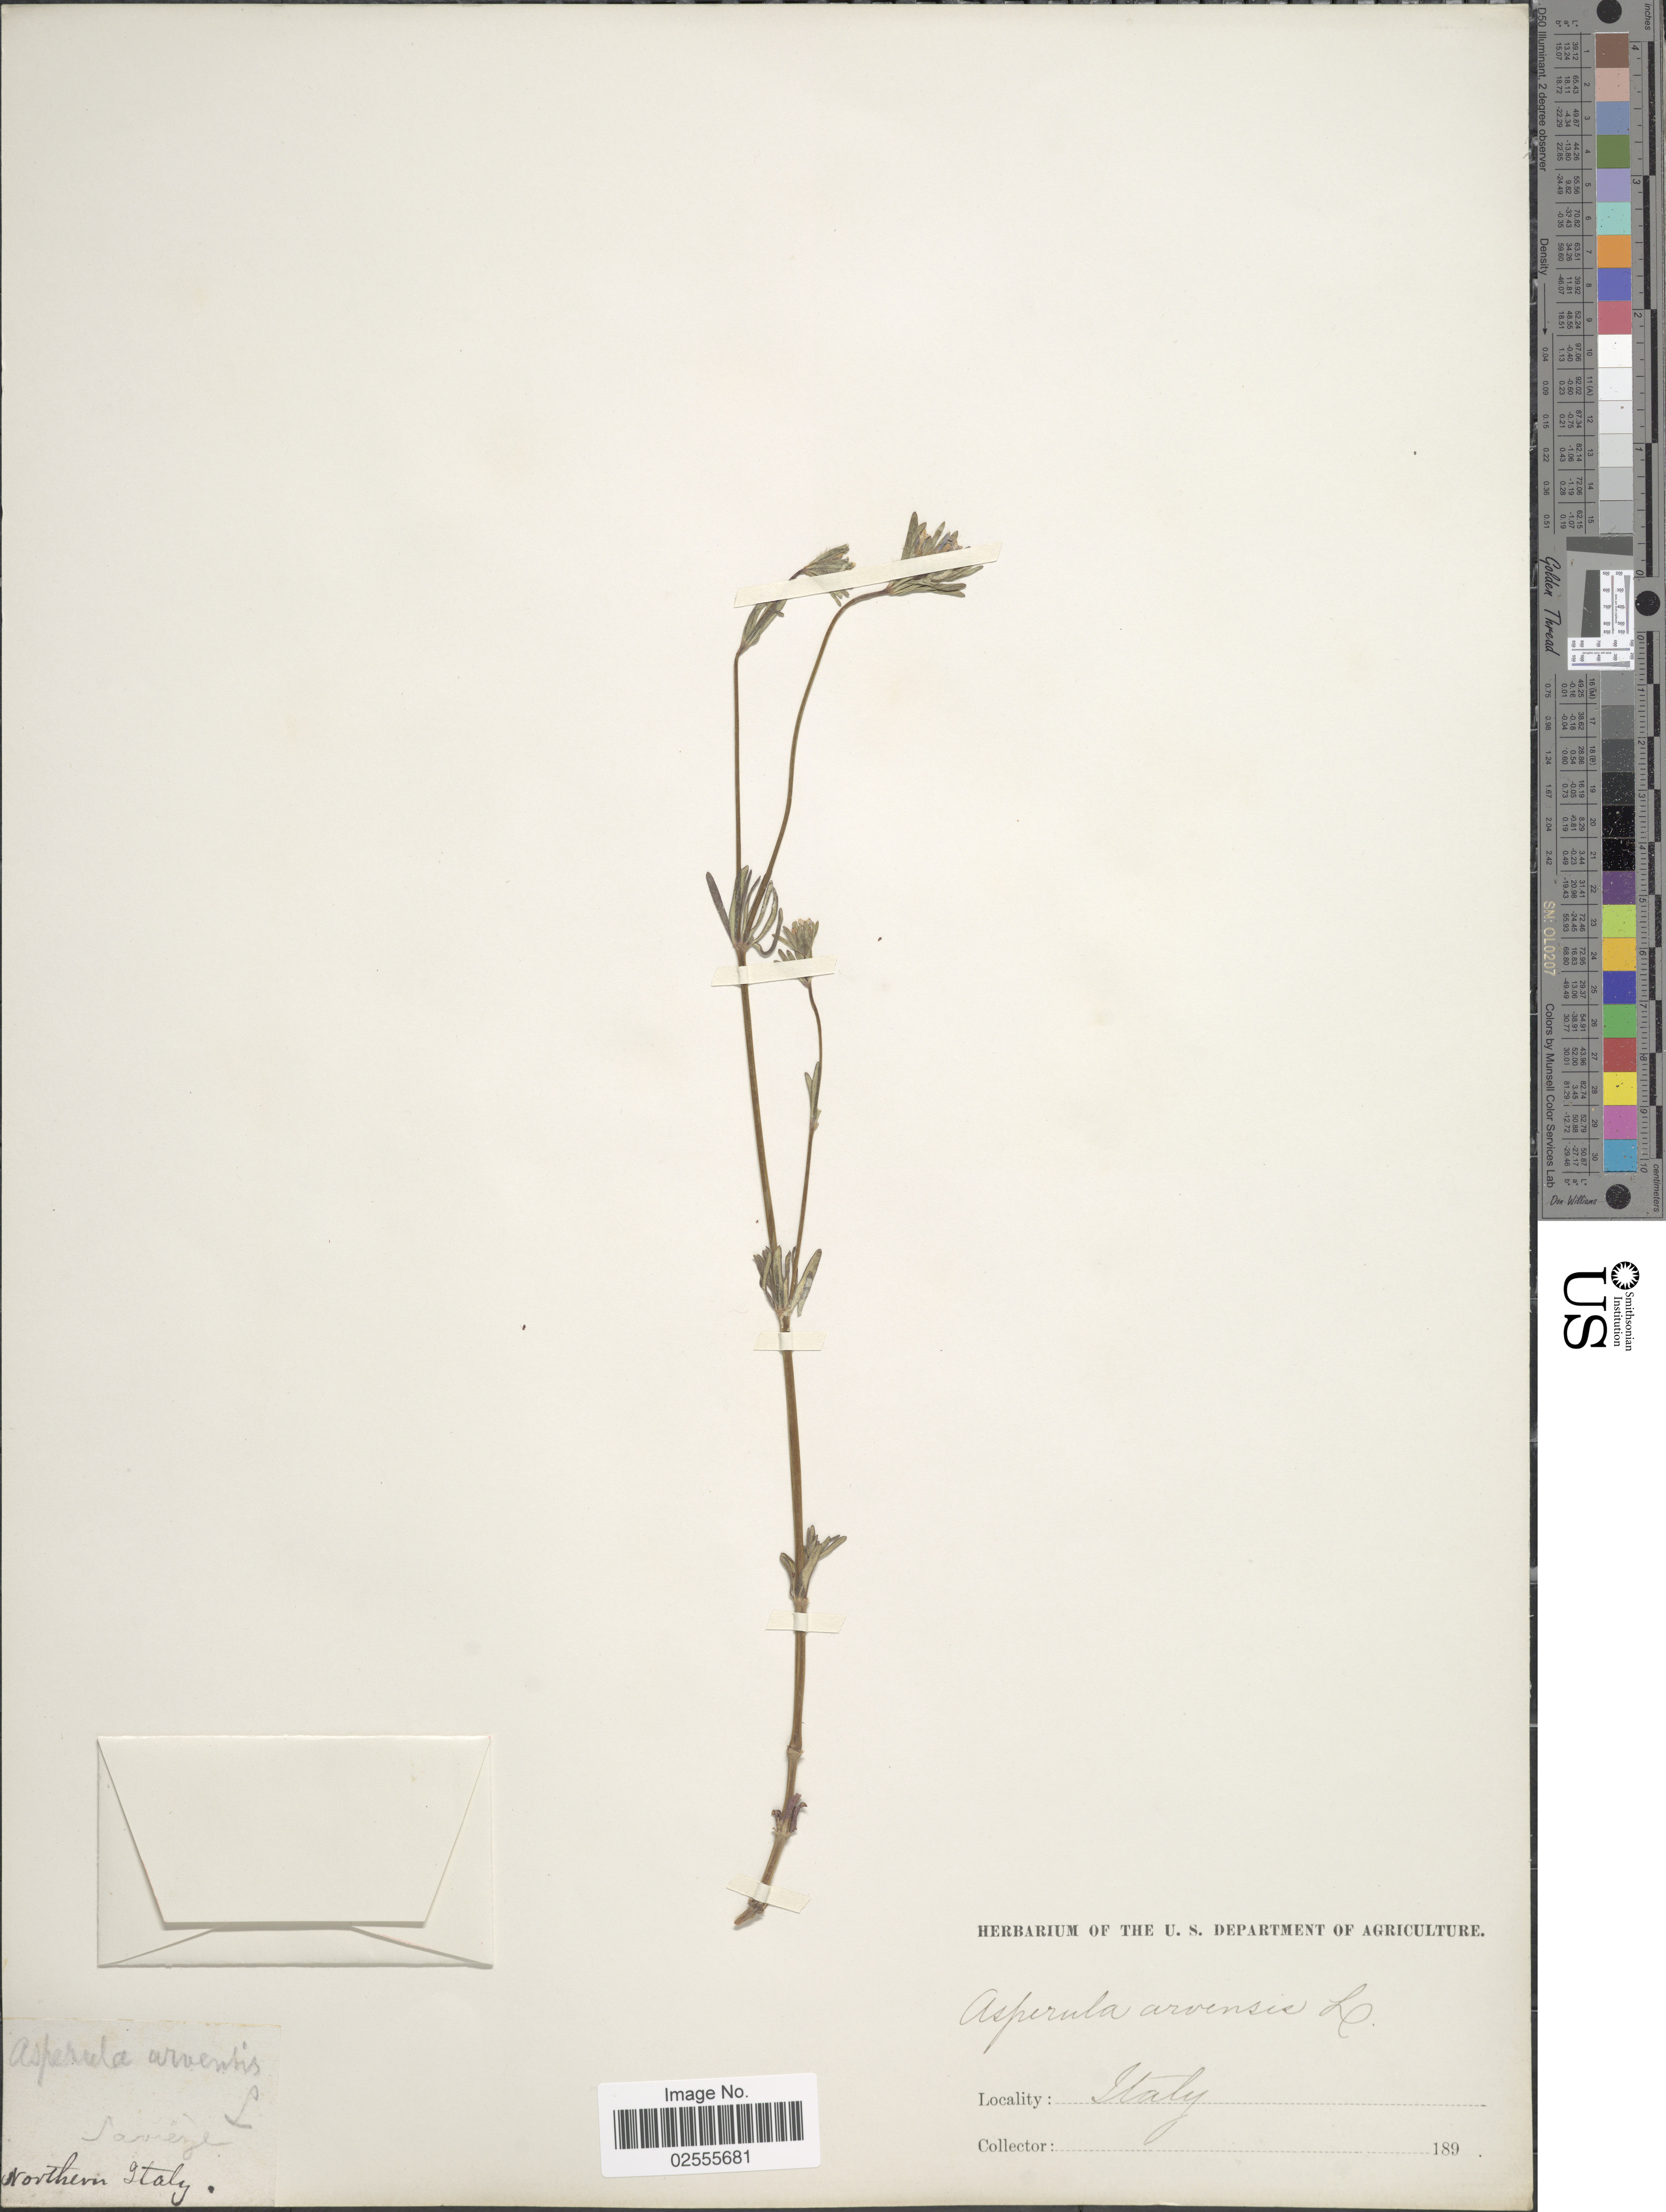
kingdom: Plantae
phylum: Tracheophyta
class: Magnoliopsida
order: Gentianales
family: Rubiaceae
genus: Asperula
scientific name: Asperula arvensis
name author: L.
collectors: Facchini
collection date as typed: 189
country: Italy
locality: Savierge [interpreted], Northern Italy.